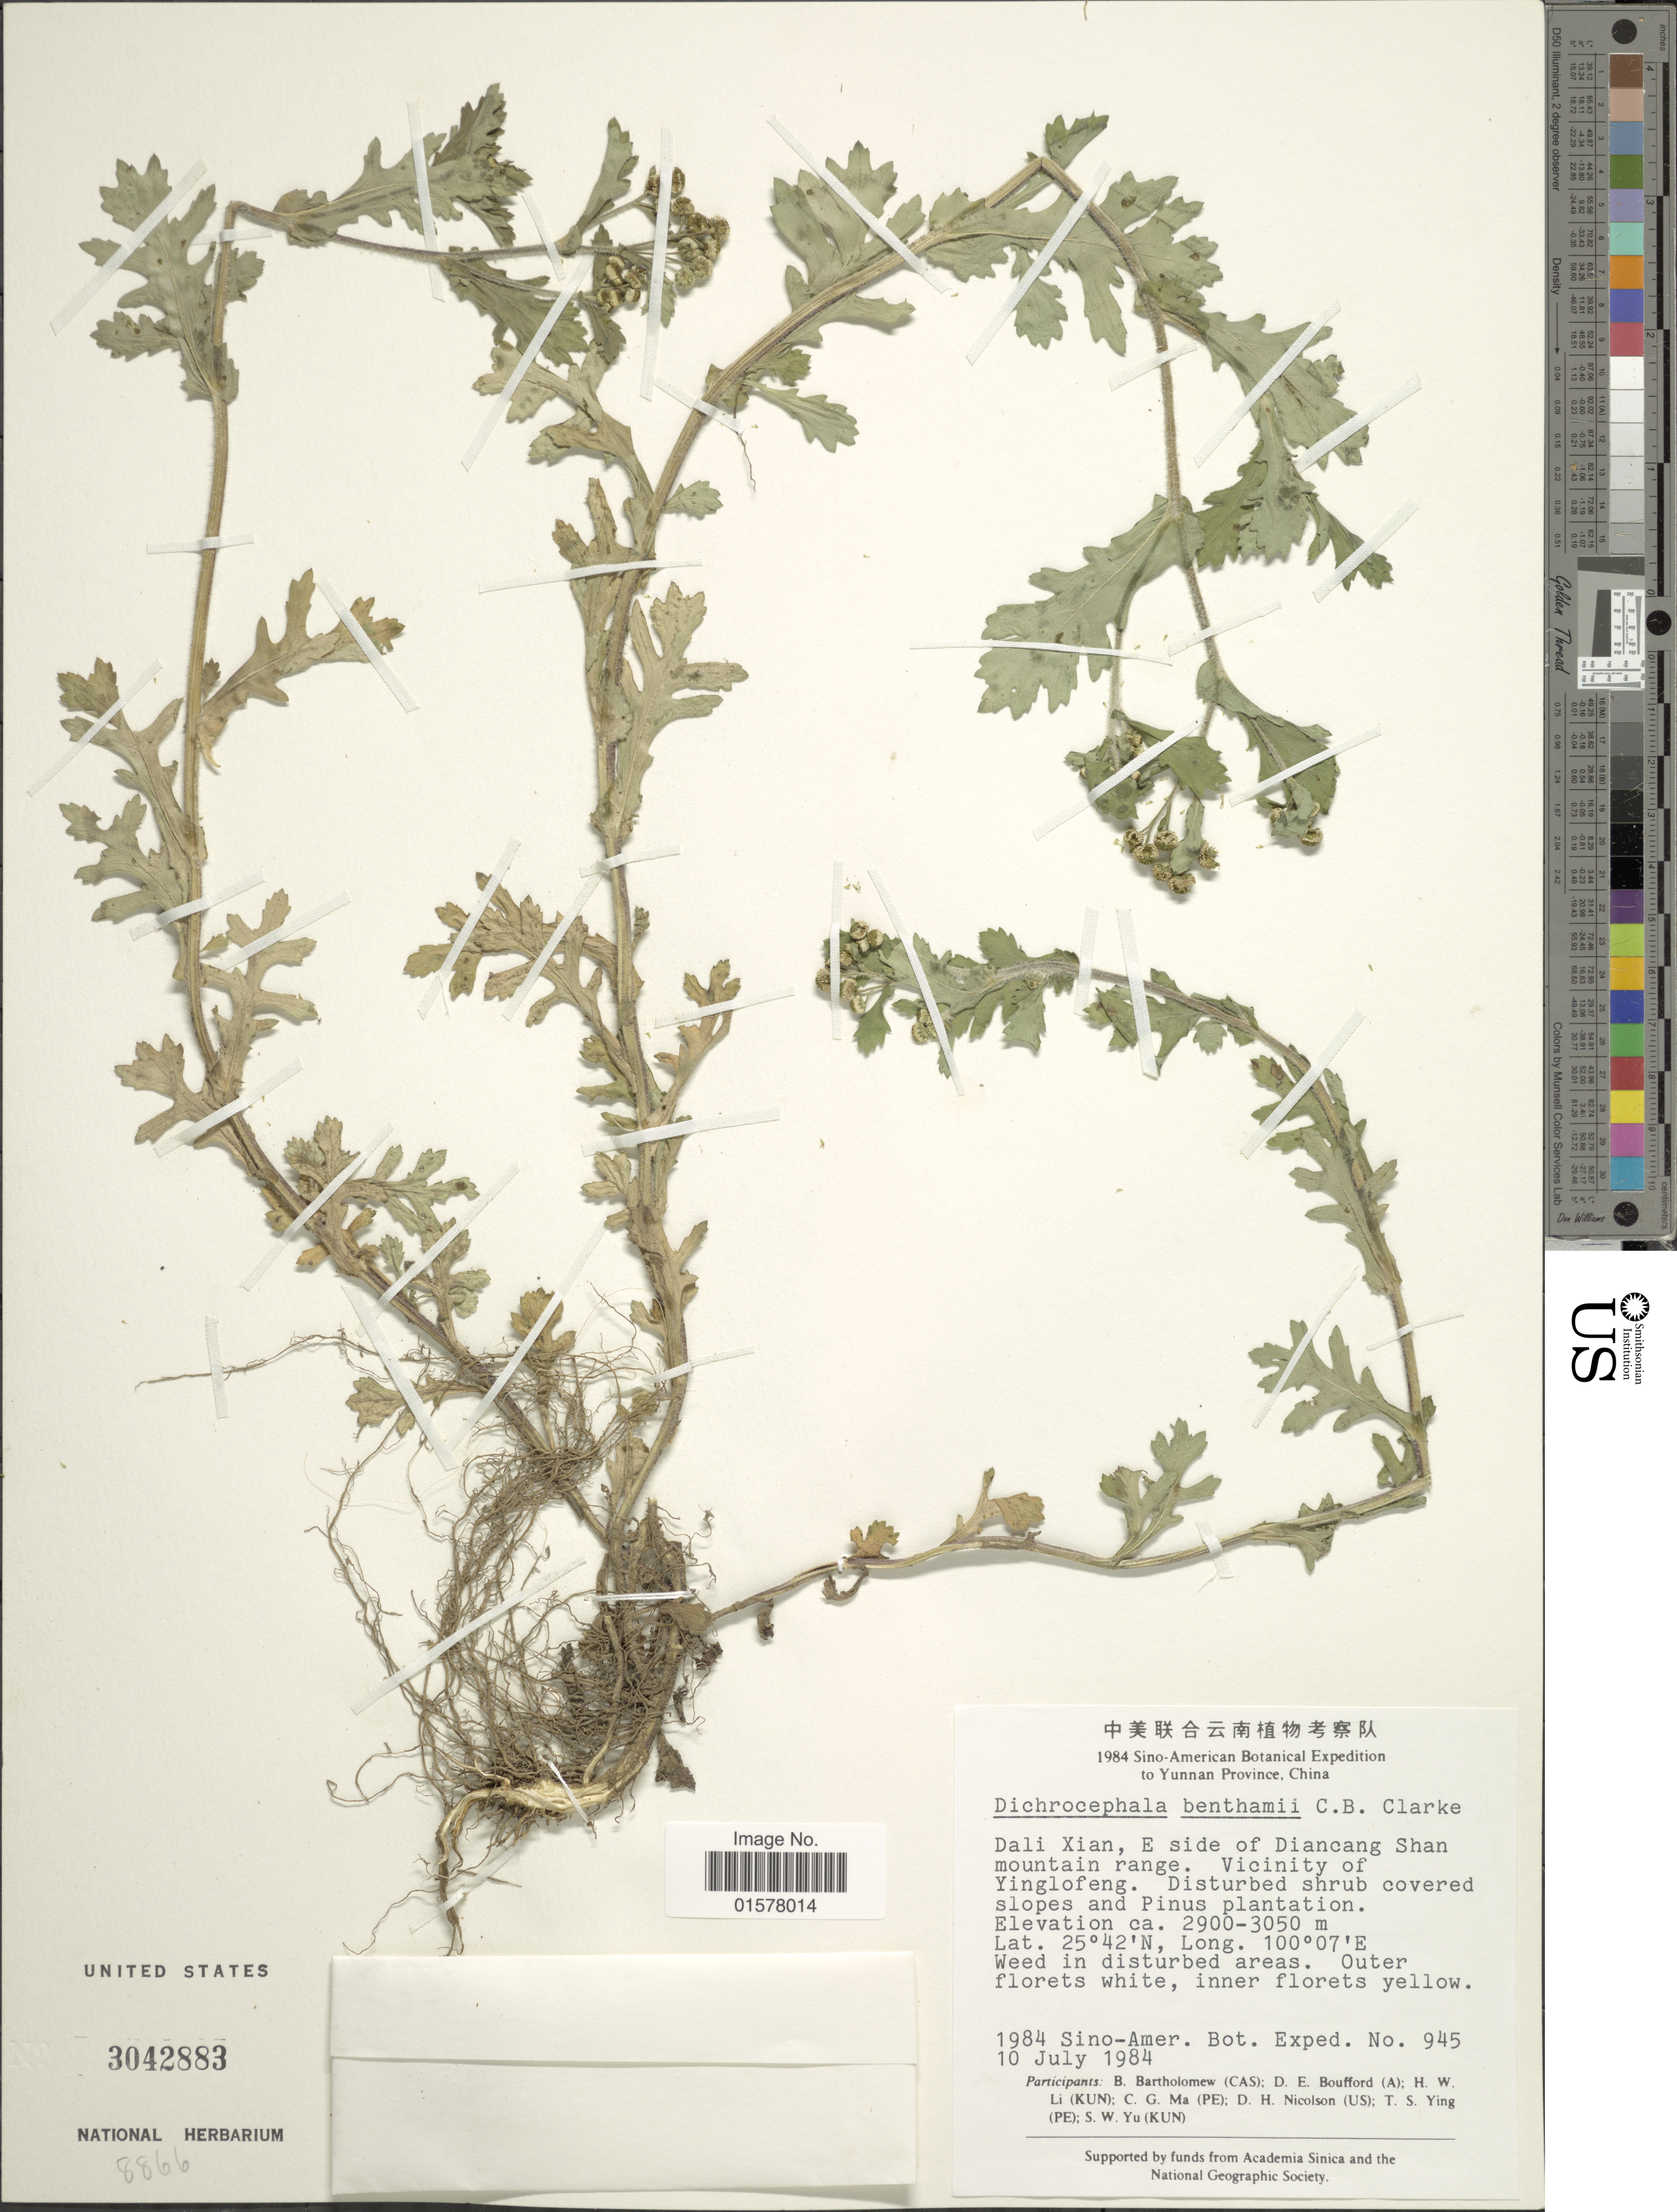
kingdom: Plantae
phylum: Tracheophyta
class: Magnoliopsida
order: Asterales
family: Asteraceae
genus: Dichrocephala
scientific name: Dichrocephala benthamii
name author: C.B. Clarke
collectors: Sino-Amer. Bot. Exped. 1984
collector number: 945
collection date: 1984-07-10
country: China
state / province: Yunnan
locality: Dali Xian, E side of Diancang Shan mountain range, Vicinity of Yinglofeng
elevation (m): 2900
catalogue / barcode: US 3042883